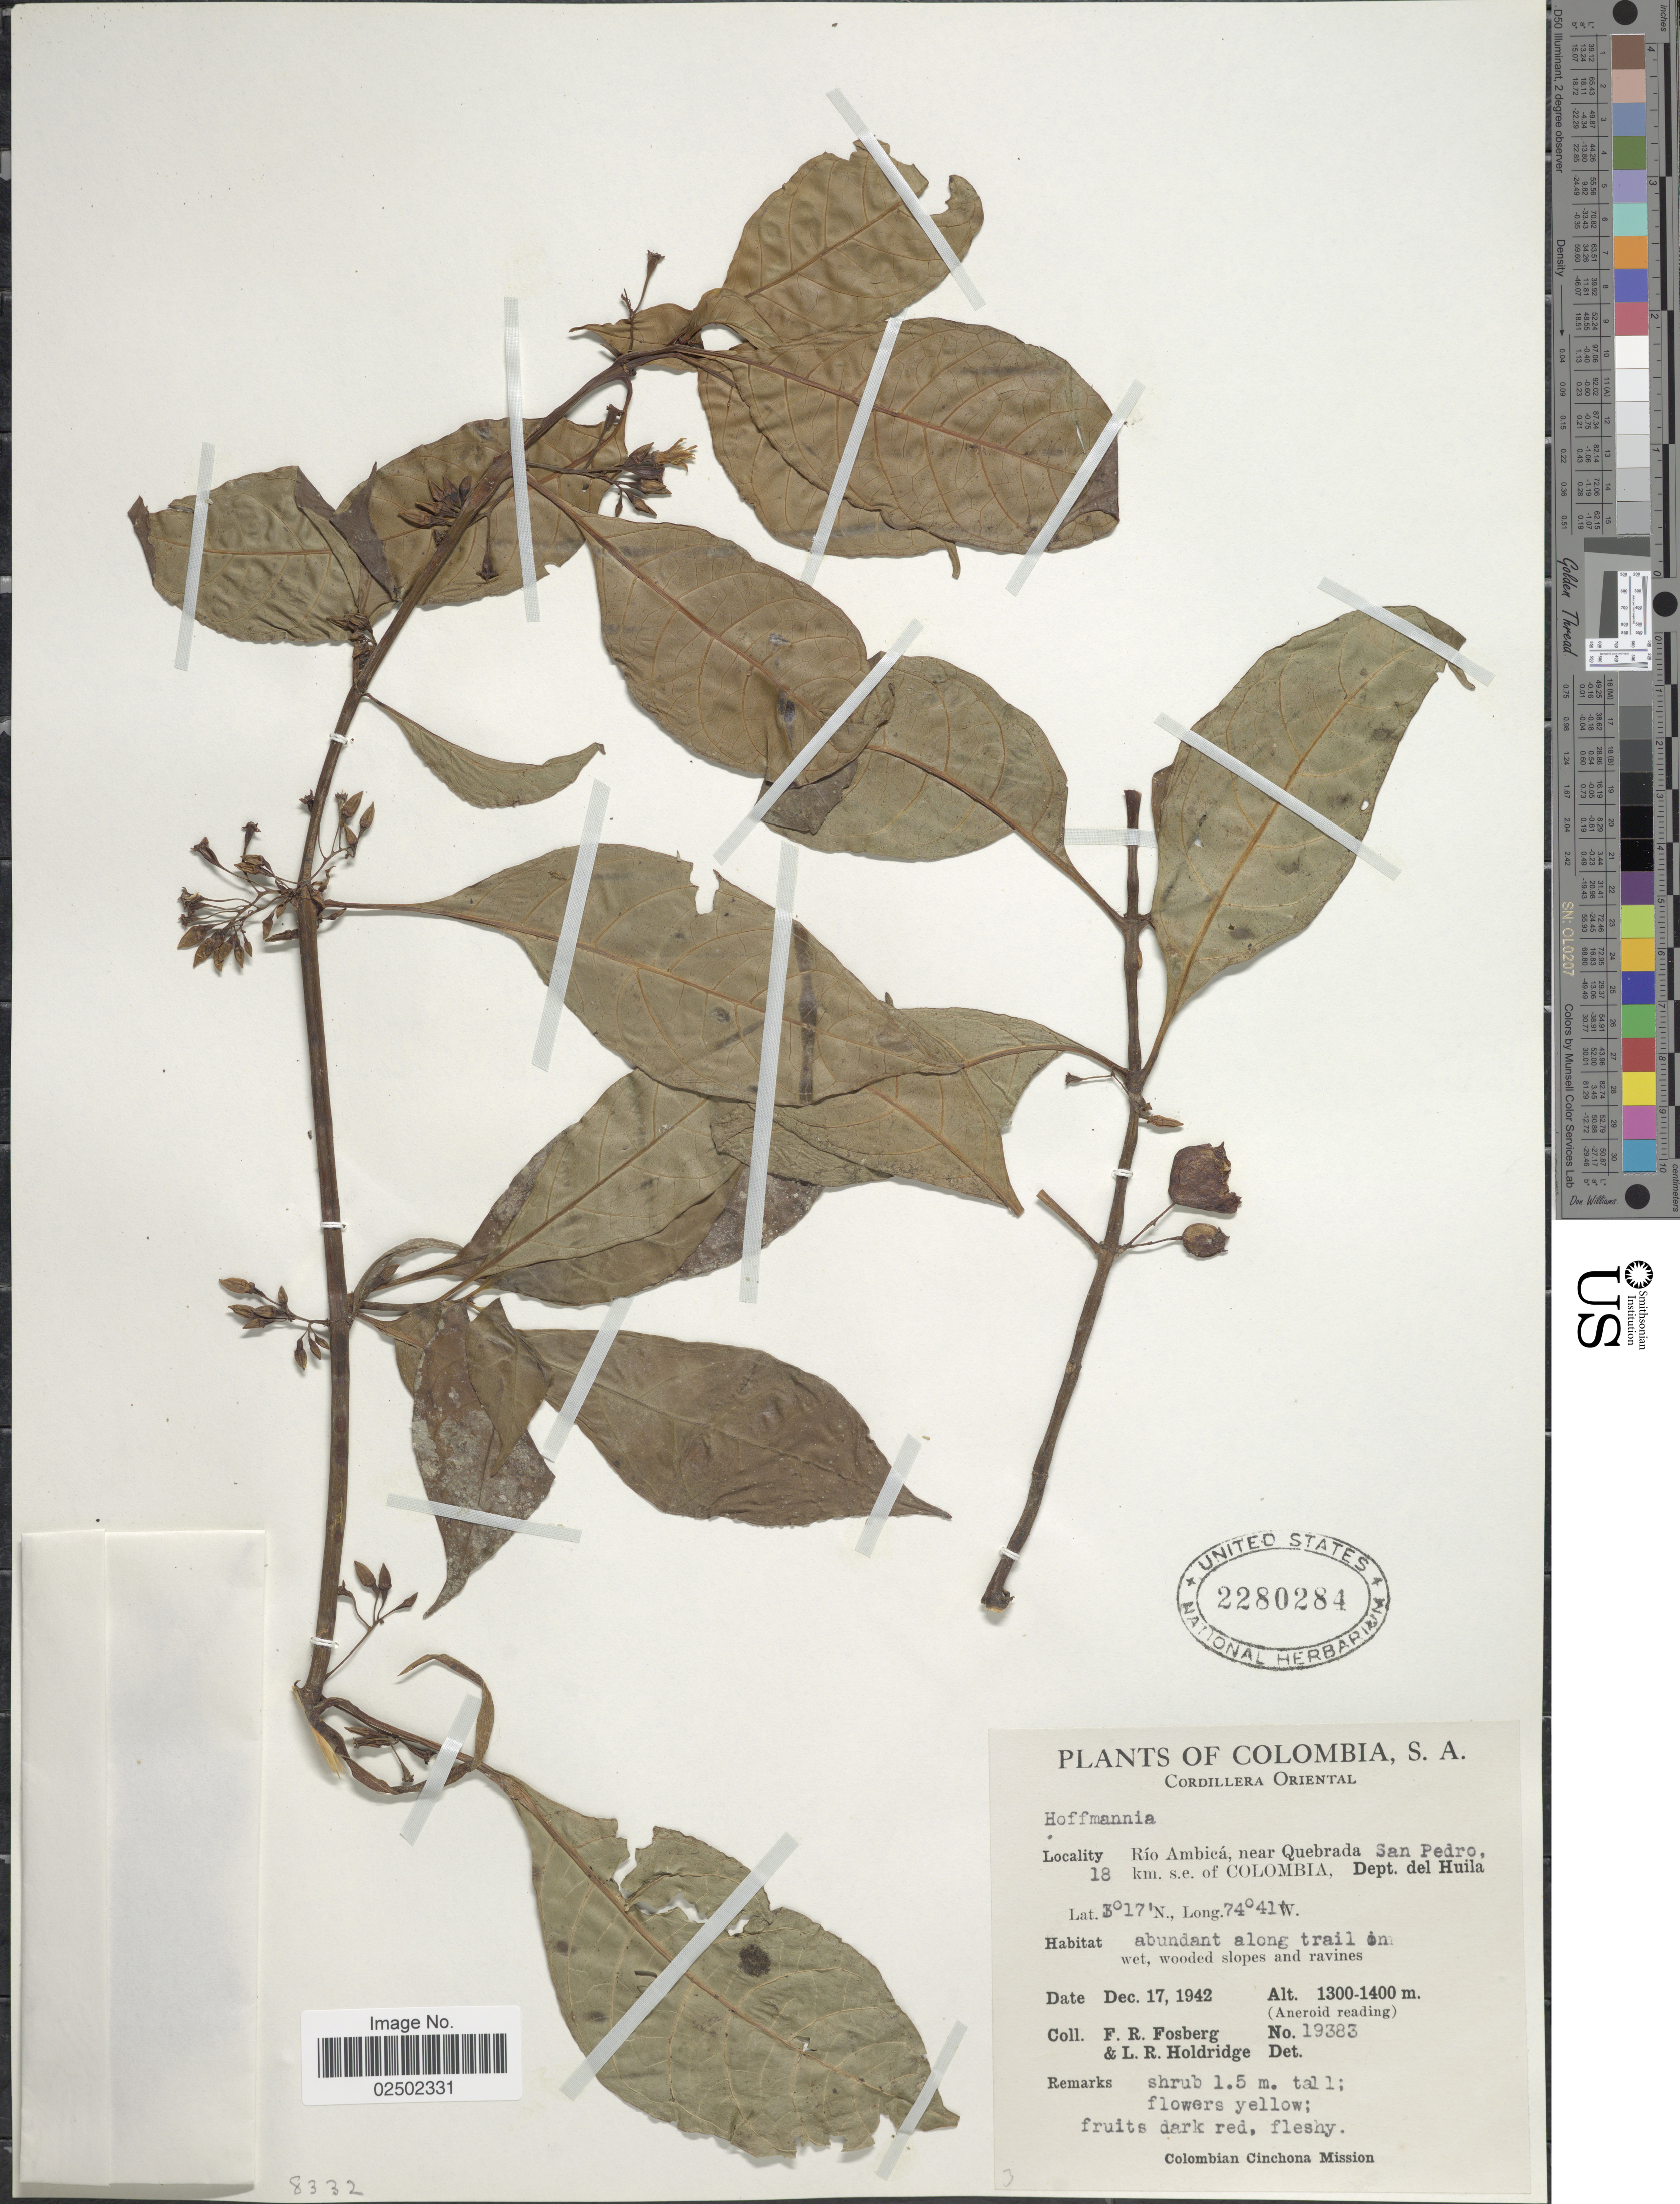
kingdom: Plantae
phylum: Tracheophyta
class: Magnoliopsida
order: Gentianales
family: Rubiaceae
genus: Hoffmannia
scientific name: Hoffmannia sp.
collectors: F. R. Fosberg & L. Holdridge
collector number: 19383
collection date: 1942-12-17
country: Colombia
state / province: Huila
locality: Cordillera Oriental, Rio Ambica, near Quebrada San Pedro, 18 km s.e. of Colombia, Dept. del Huila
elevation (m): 1300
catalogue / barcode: US 2280284